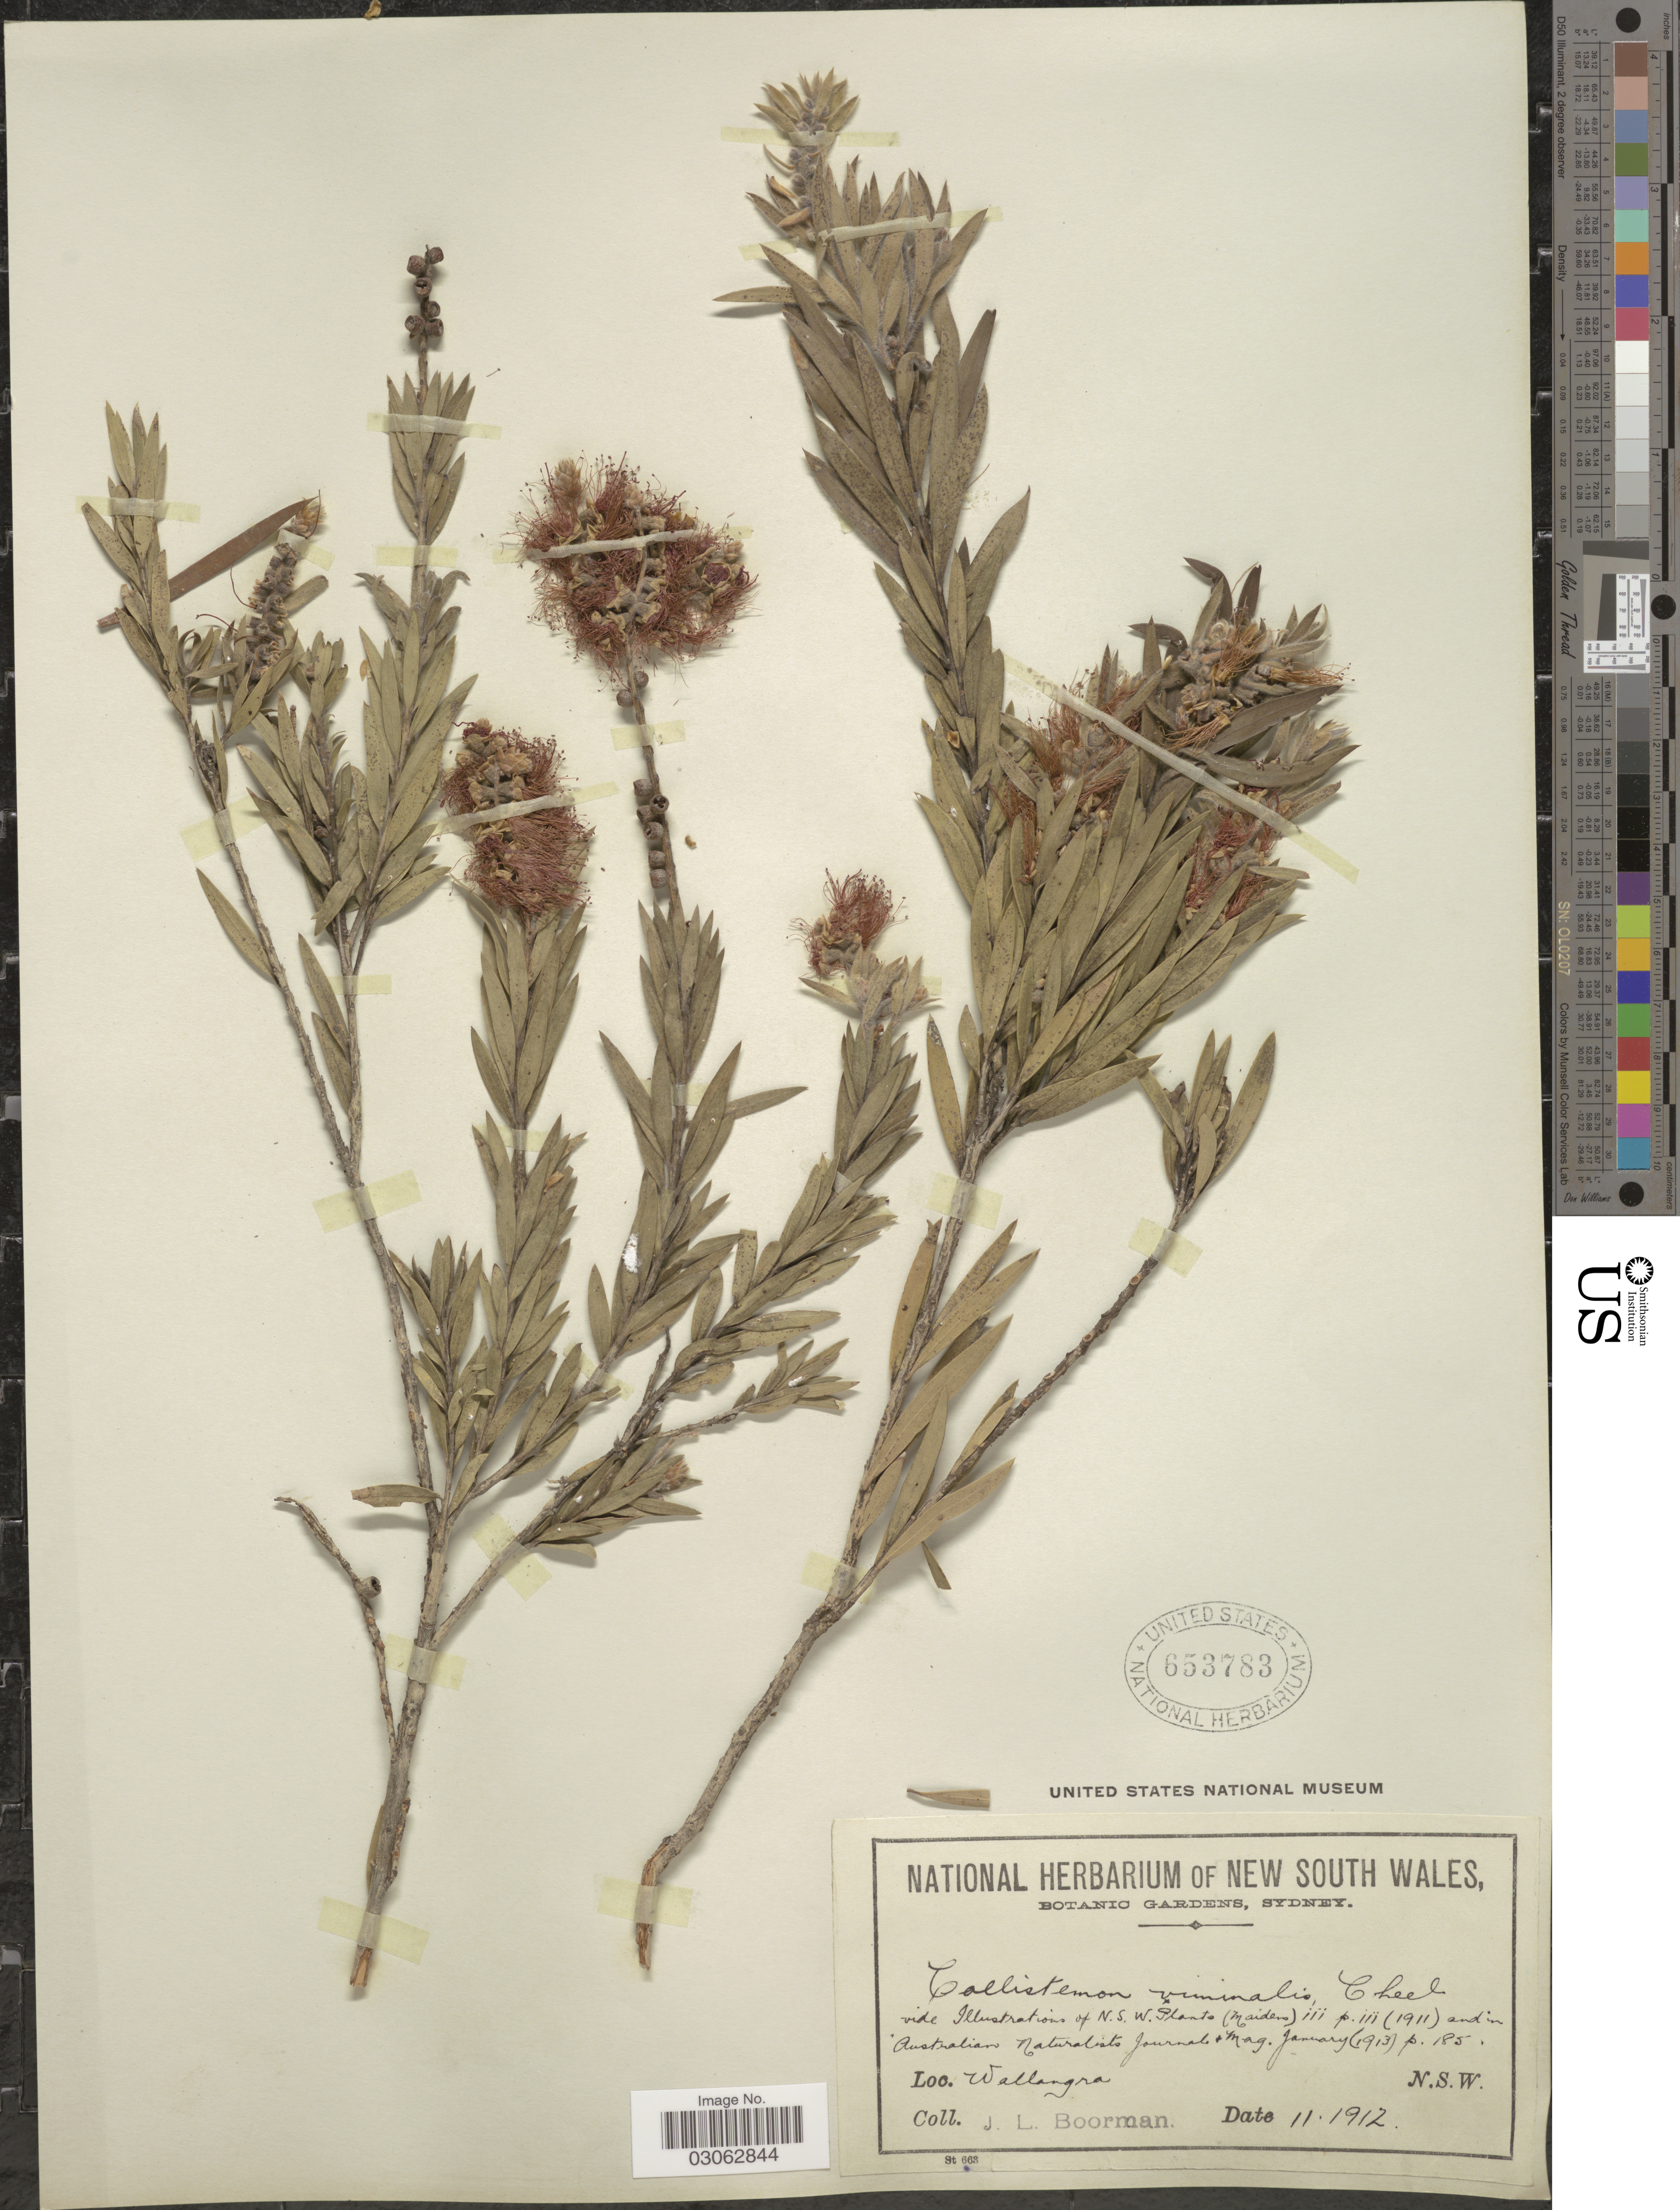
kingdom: Plantae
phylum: Tracheophyta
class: Magnoliopsida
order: Myrtales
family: Myrtaceae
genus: Callistemon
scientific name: Callistemon viminalis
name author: (Sol. ex Gaertn.) G. Don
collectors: J. Boorman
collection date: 1912-11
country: Australia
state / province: New South Wales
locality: Wallangra.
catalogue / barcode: US 653783